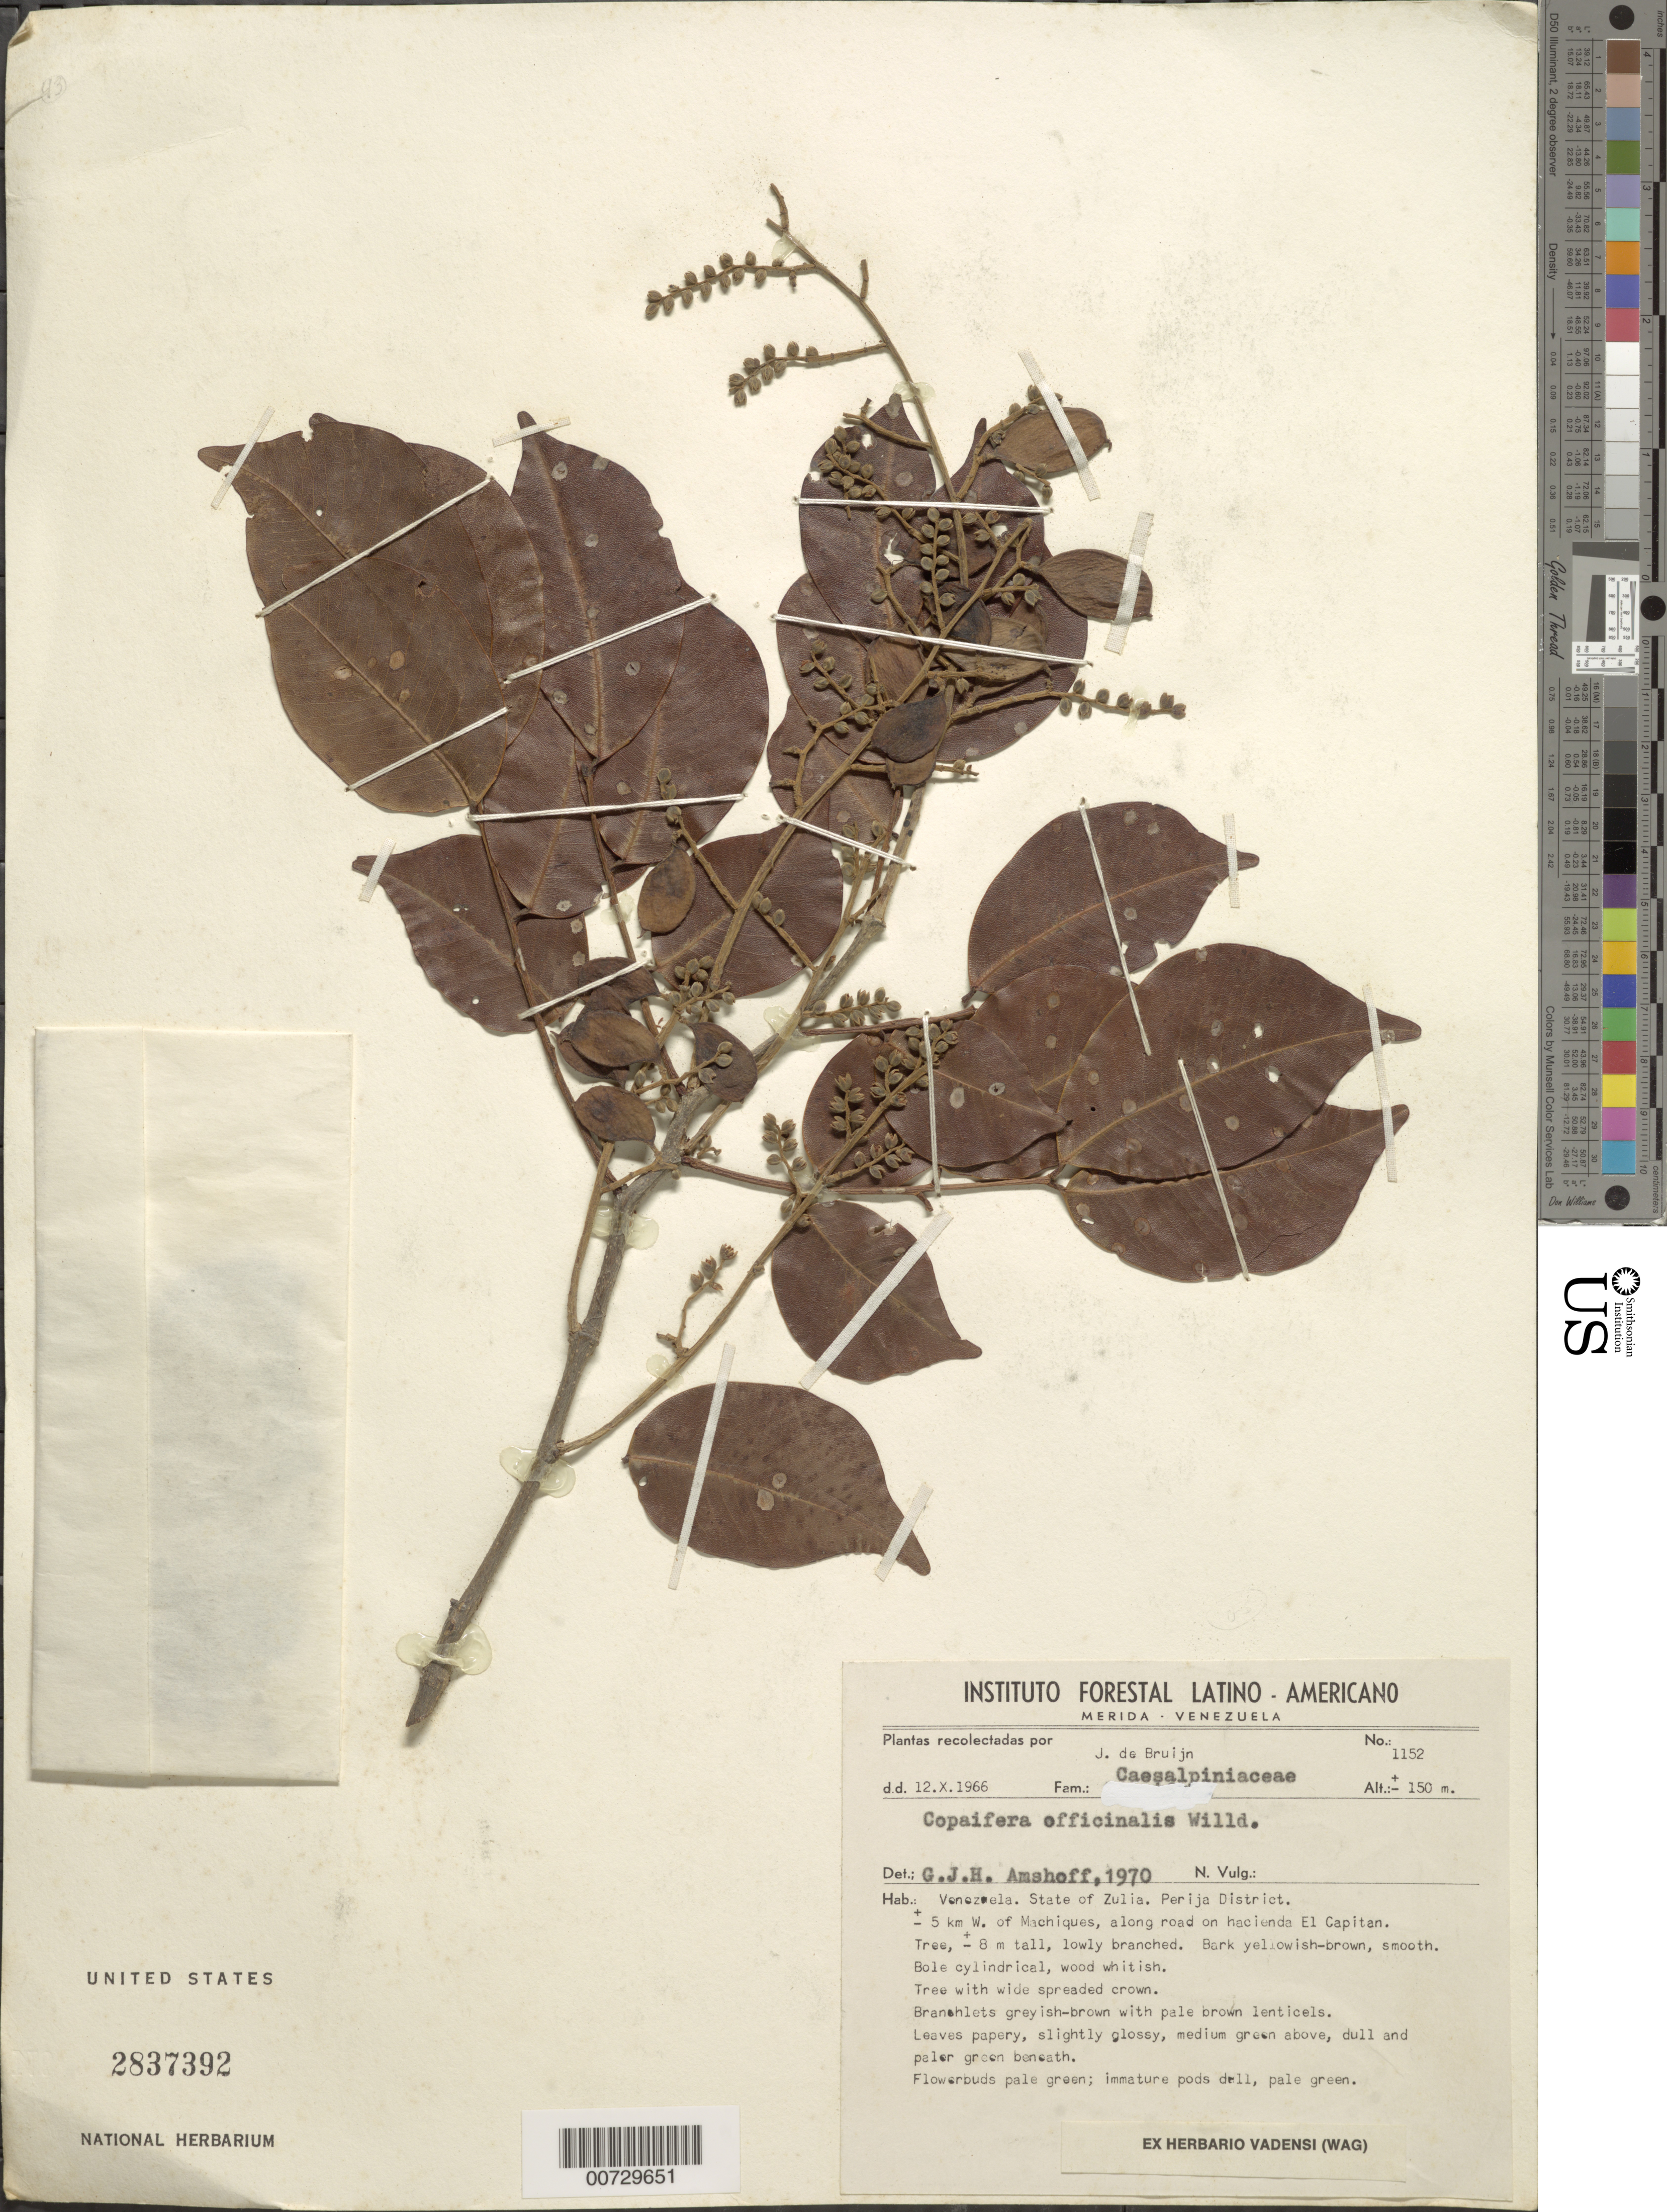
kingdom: Plantae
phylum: Tracheophyta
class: Magnoliopsida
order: Fabales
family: Fabaceae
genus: Copaifera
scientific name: Copaifera officinalis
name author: (Jacq.) L.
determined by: Silva, M. F. da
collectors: J. Bruijn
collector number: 1152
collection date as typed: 12 Oct 1966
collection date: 1966-10-12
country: Venezuela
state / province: Zulia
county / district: Machiques de Perijá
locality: W of Machiques.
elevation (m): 150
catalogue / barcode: US 2837392